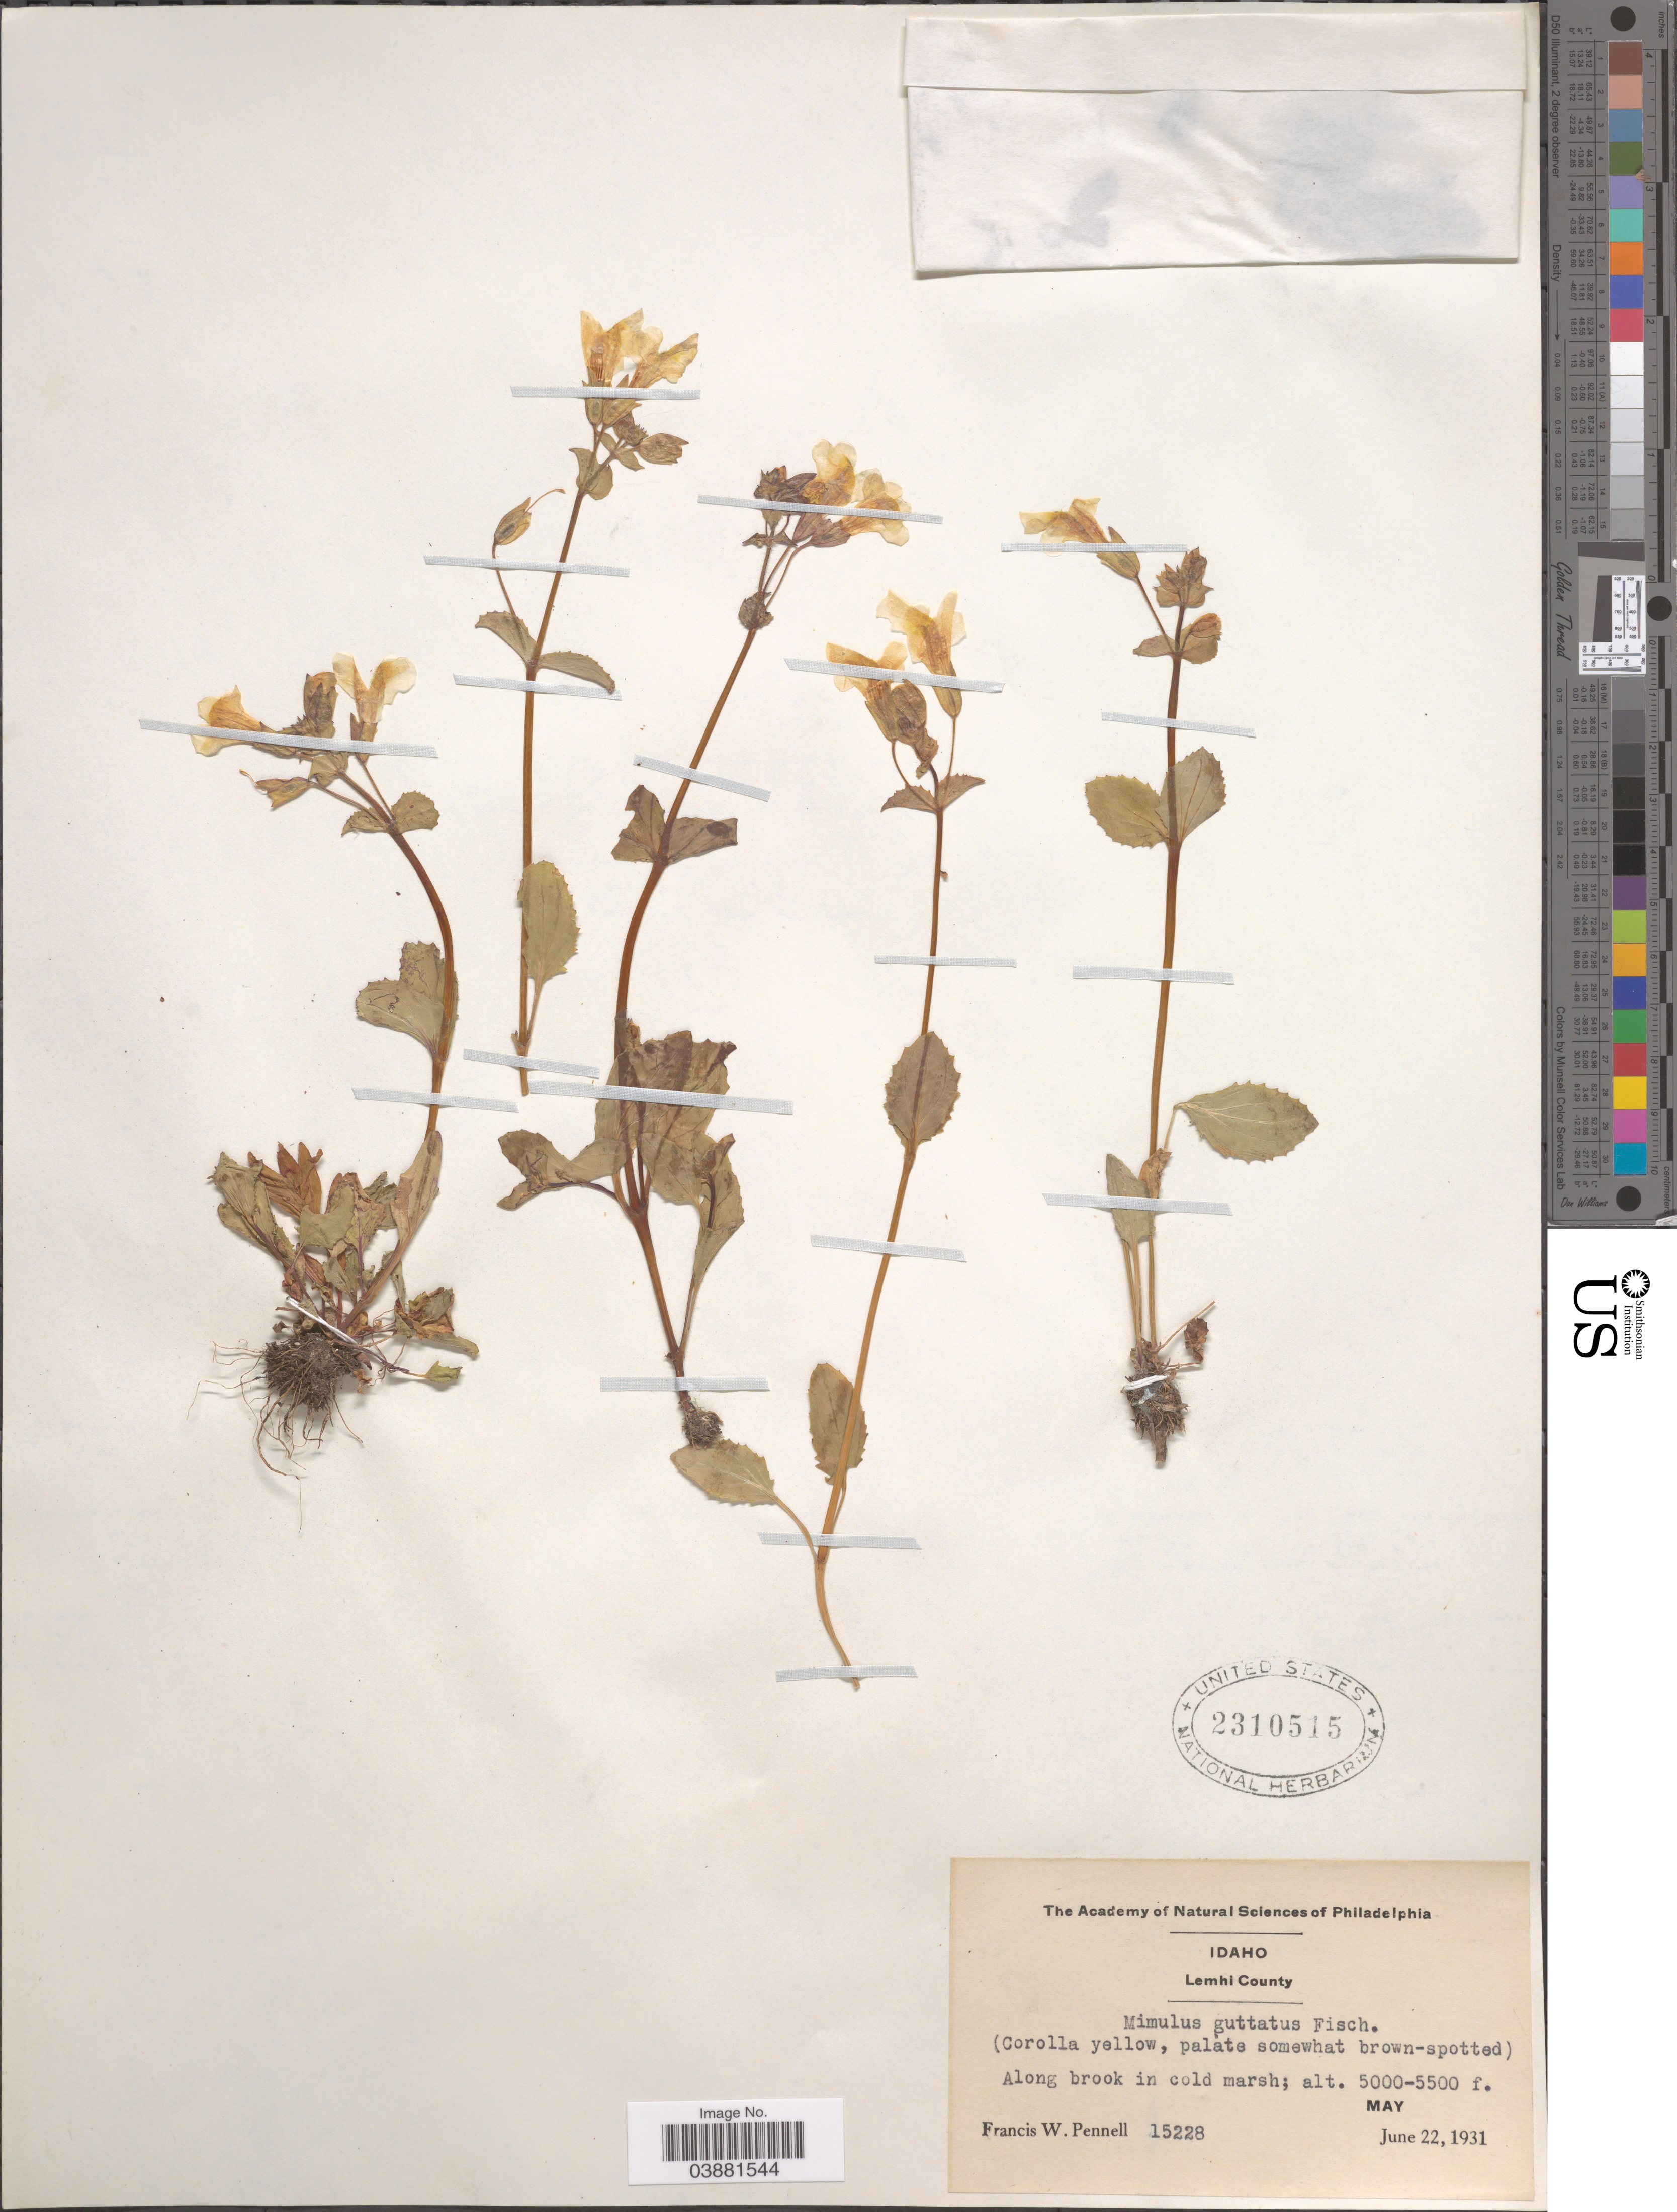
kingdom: Plantae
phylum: Tracheophyta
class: Magnoliopsida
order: Lamiales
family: Phrymaceae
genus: Mimulus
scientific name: Mimulus guttatus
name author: DC.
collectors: F. W. Pennell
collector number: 15228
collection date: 1931-06-22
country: United States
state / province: Idaho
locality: Lemhi County. Along brook in cold marsh; May.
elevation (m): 1524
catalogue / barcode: US 2310515